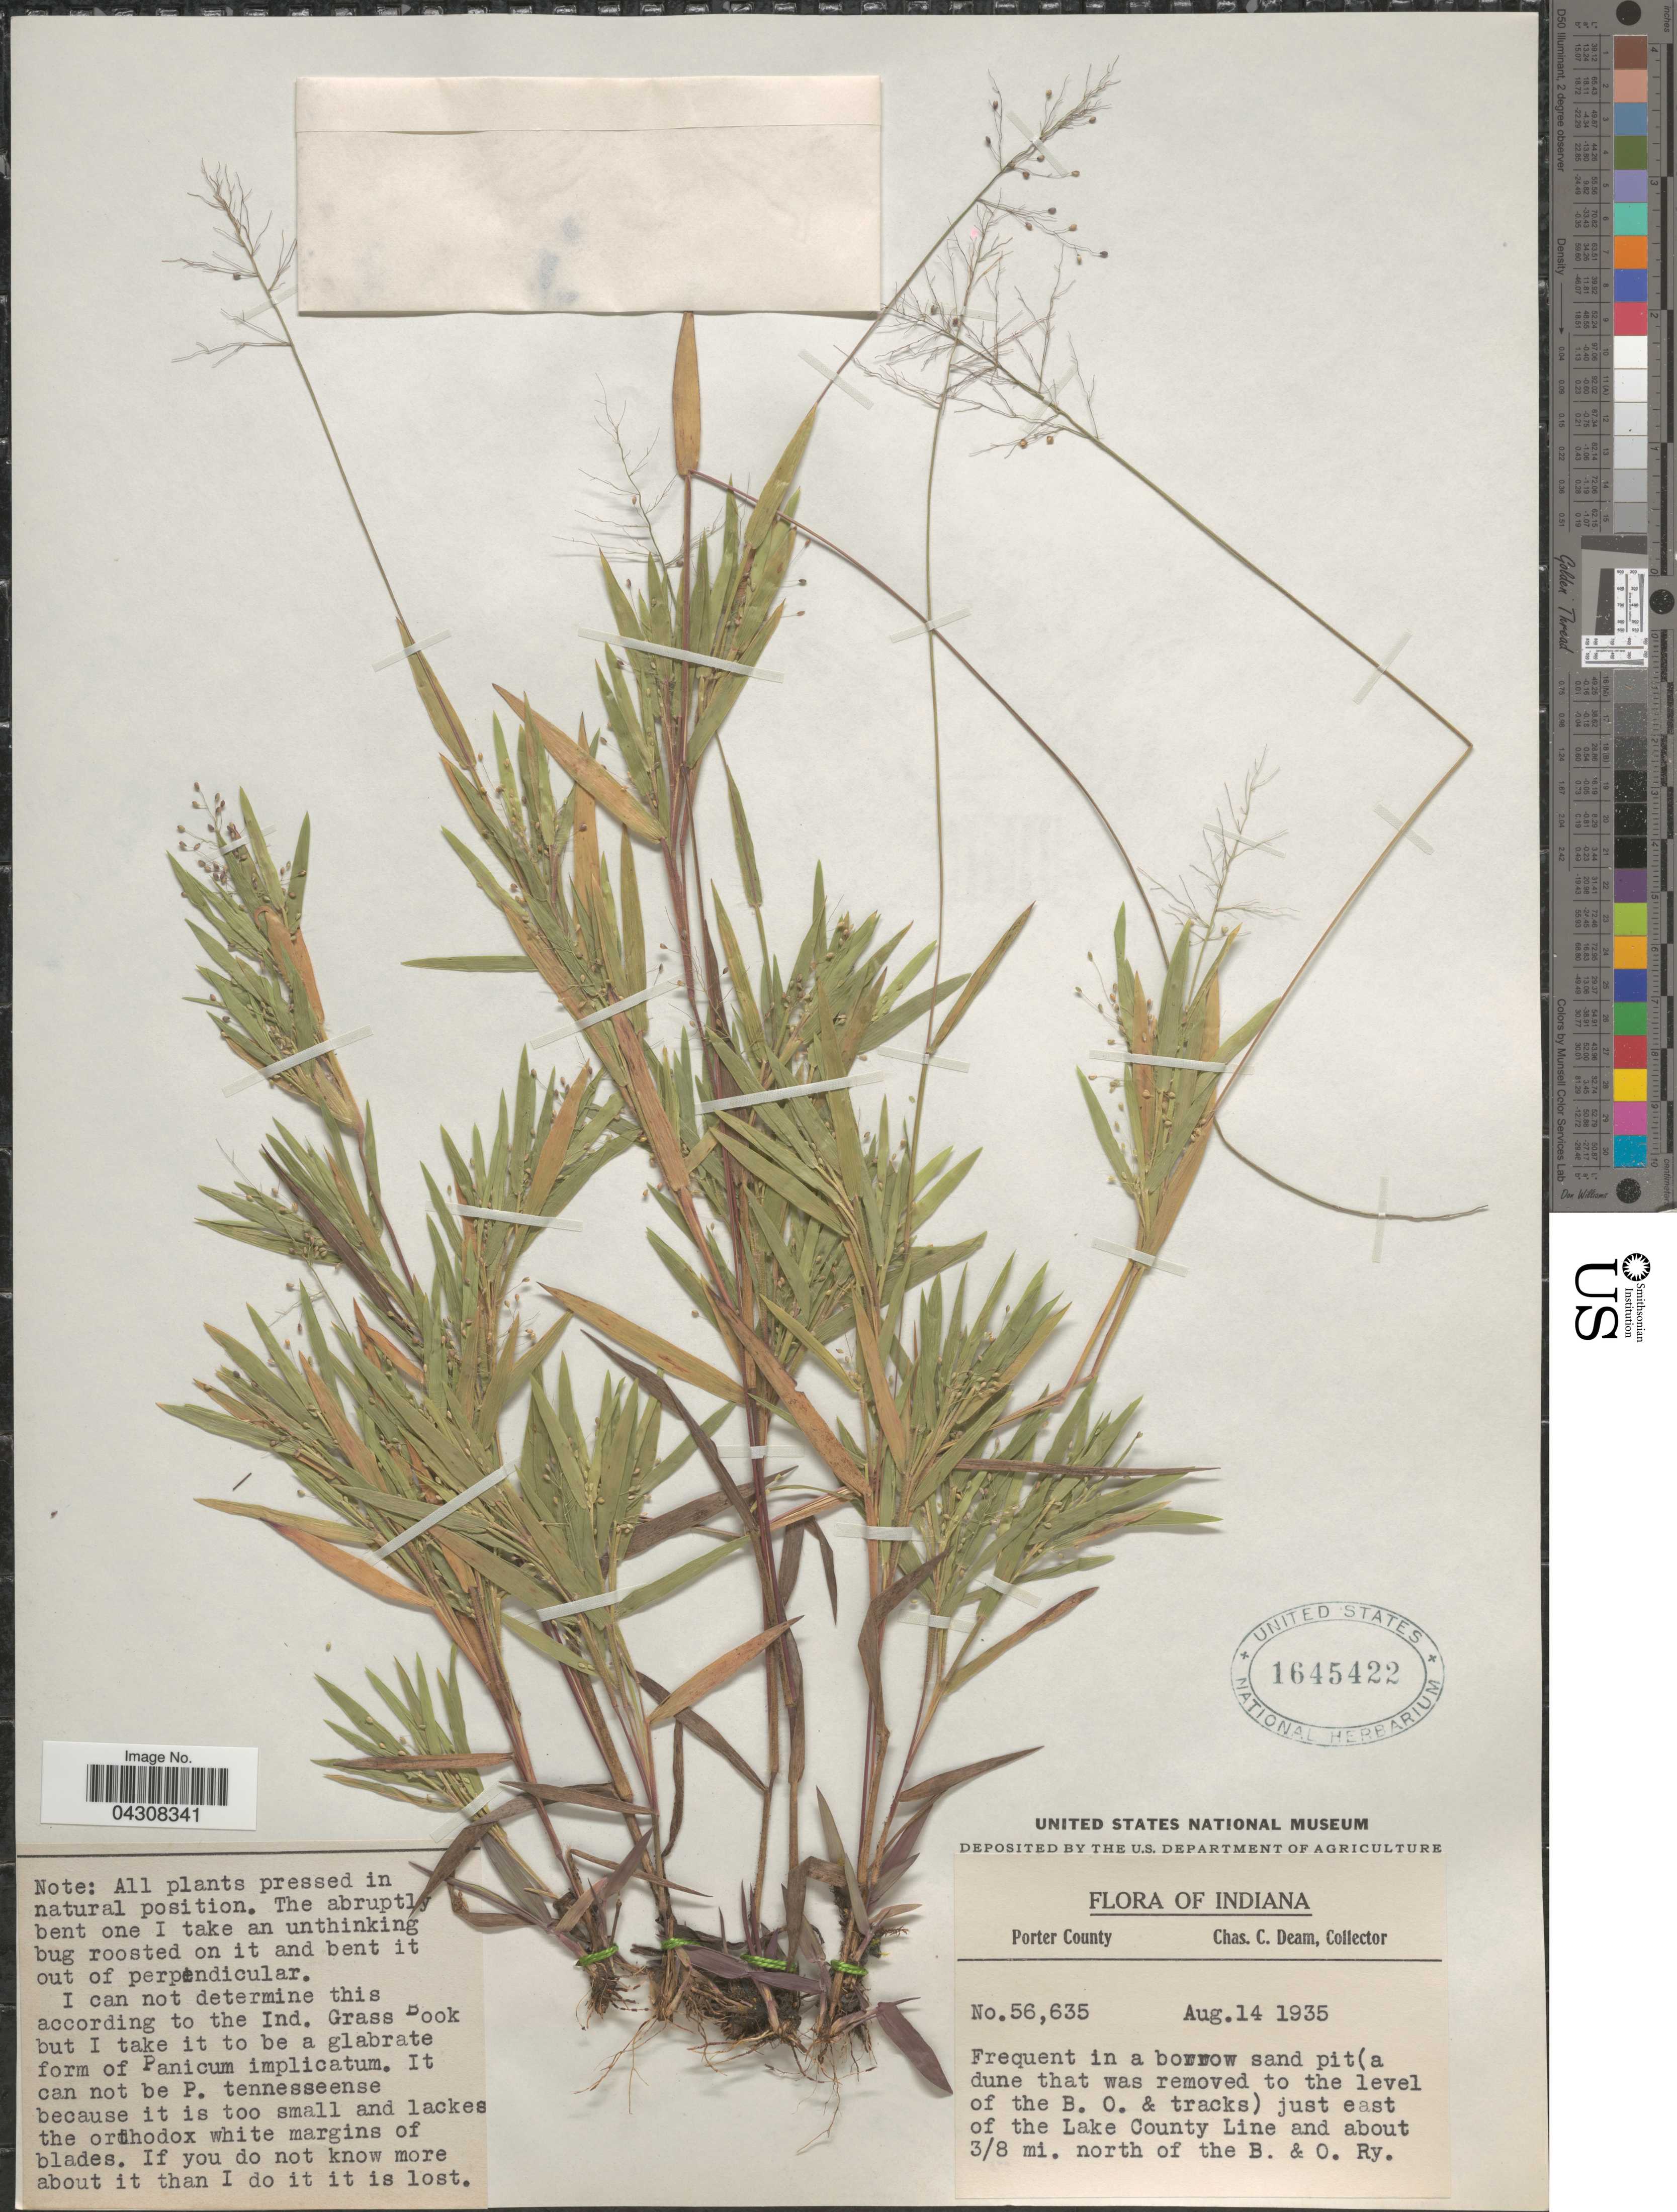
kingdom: Plantae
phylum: Tracheophyta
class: Liliopsida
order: Poales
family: Poaceae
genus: Dichanthelium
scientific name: Dichanthelium acuminatum var. acuminatum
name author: (Sw.) Gould & C.A. Clark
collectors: C. C. Deam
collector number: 56635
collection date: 1935-08-14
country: United States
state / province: Indiana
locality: Porter County. Frequent in a borrow sand pit (a dune that was removed to the level of the B. O. & tracks) just east of the Lake County Line and about 3/8 mi. north of the B. & O. Ry.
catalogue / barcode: US 1645422